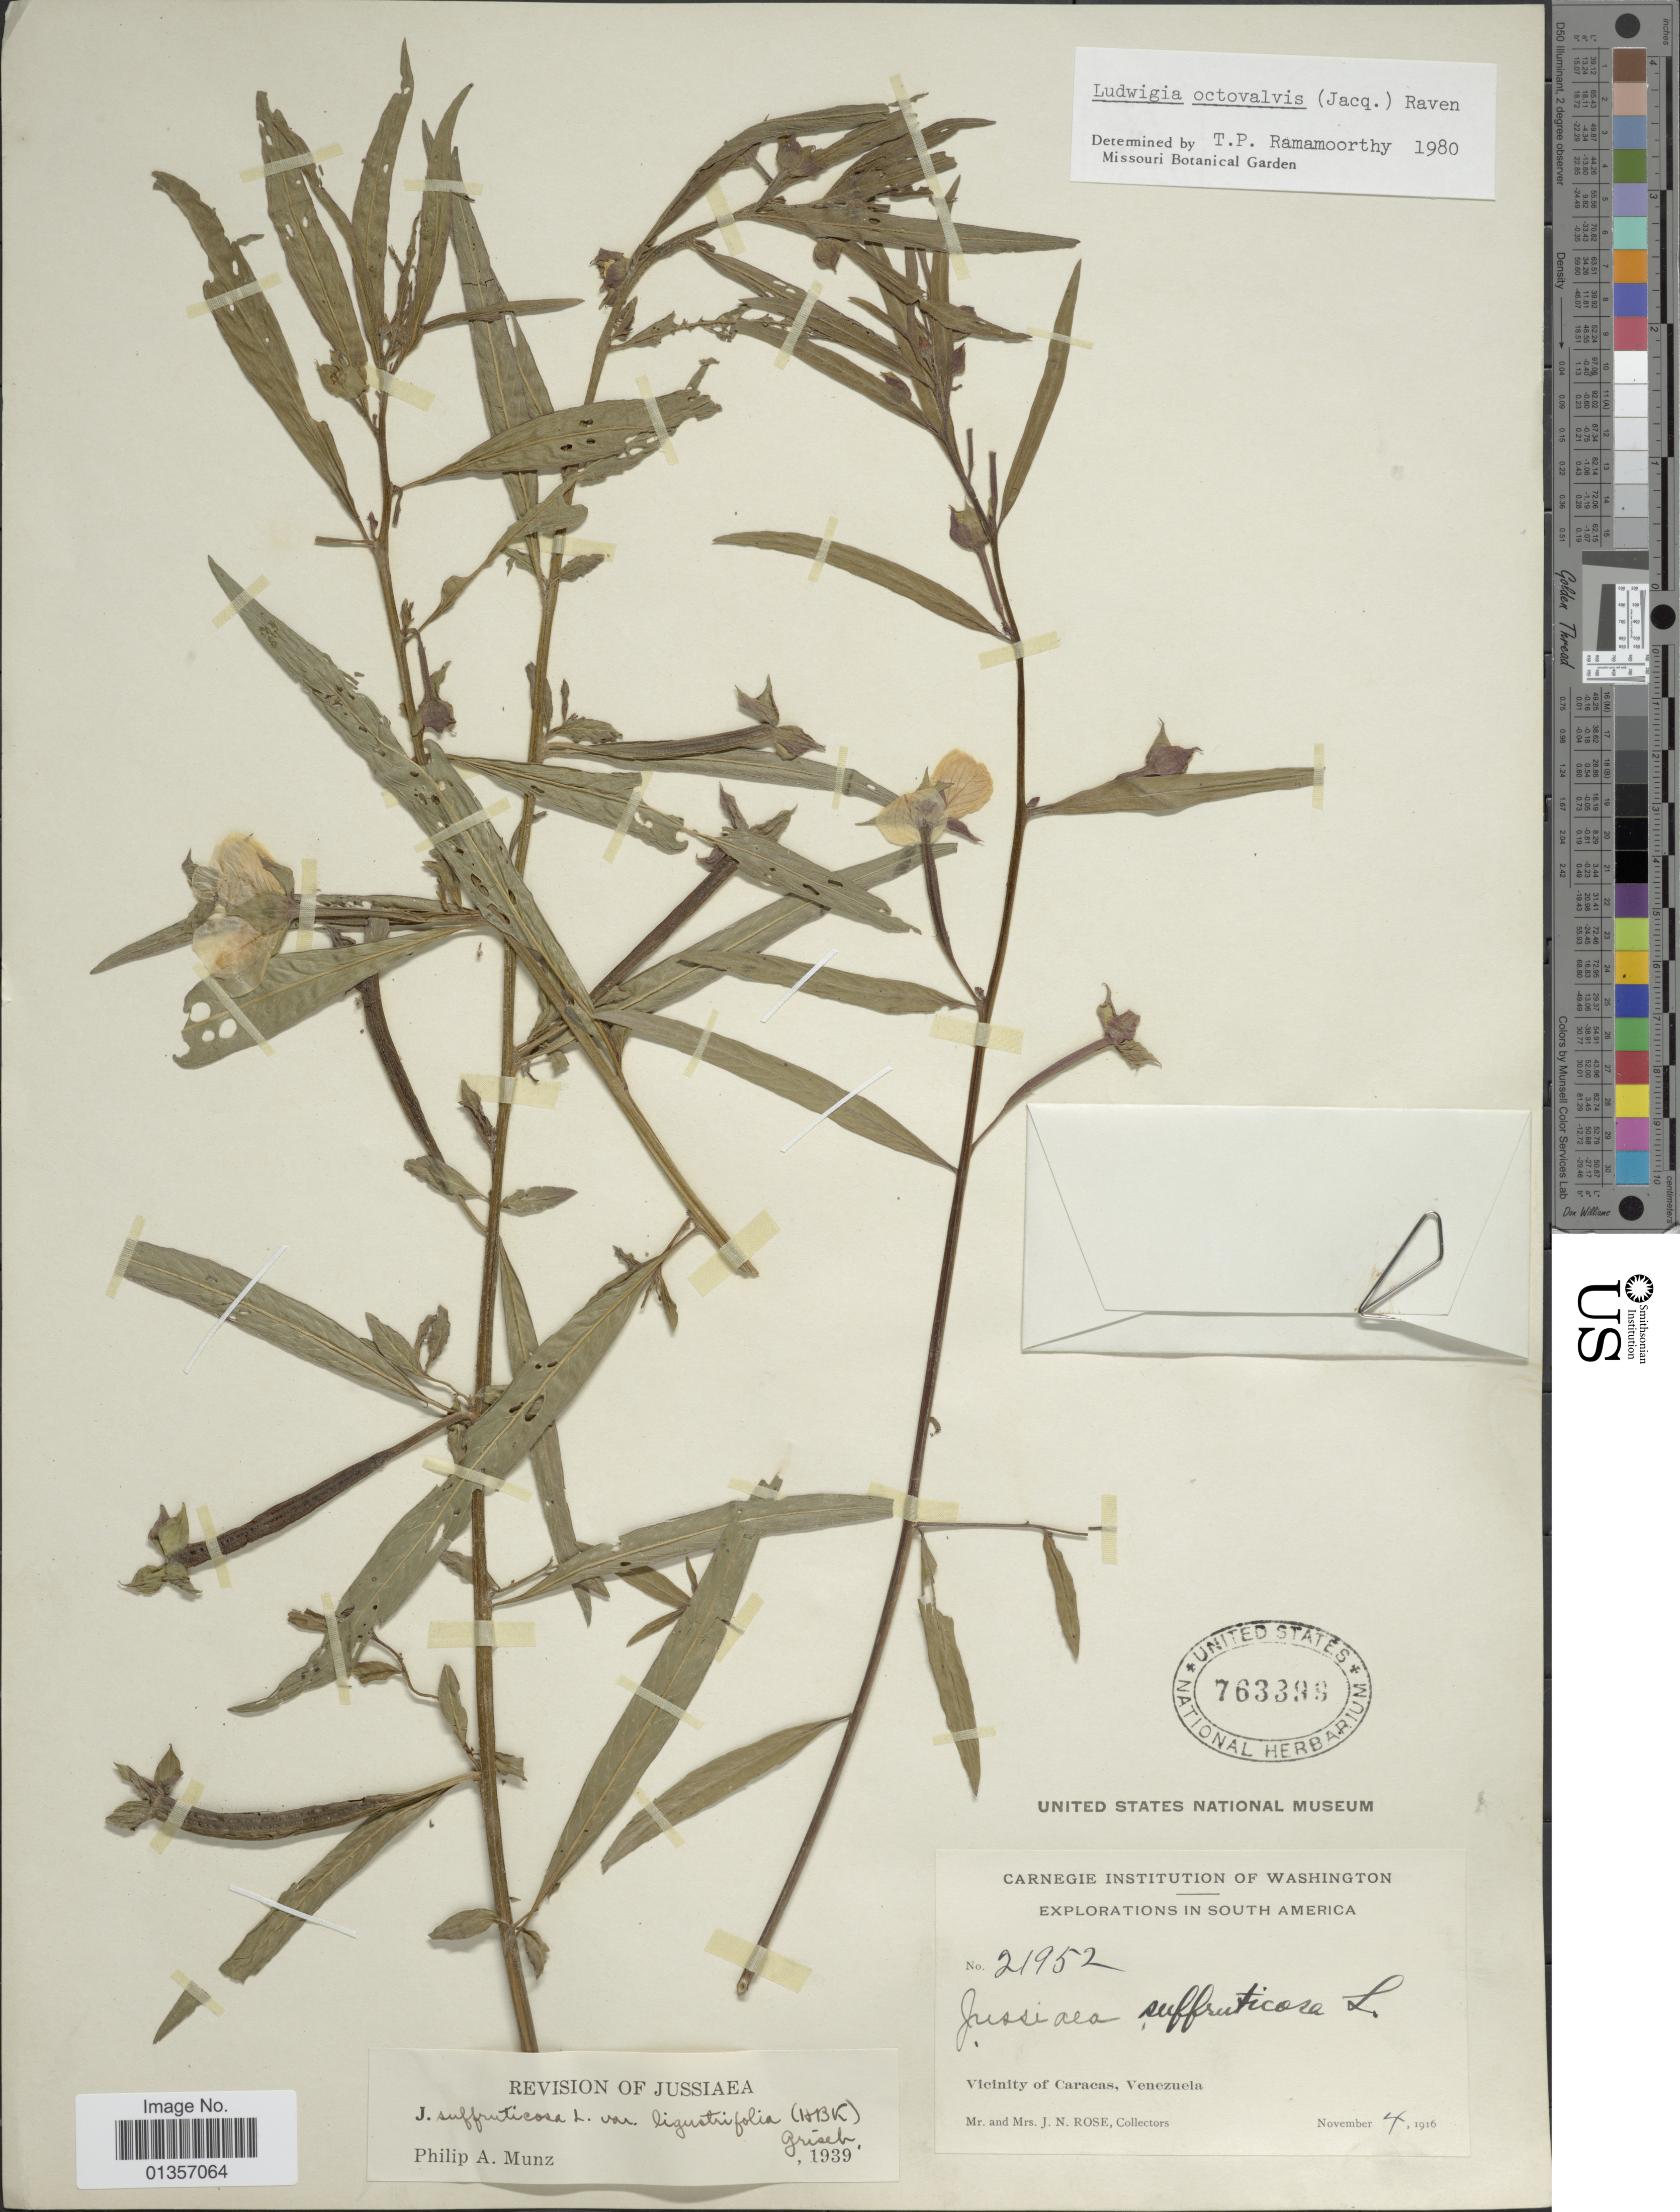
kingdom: Plantae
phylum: Tracheophyta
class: Magnoliopsida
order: Myrtales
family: Onagraceae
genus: Ludwigia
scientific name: Ludwigia octovalvis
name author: (Jacq.) P.H. Raven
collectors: J. N. Rose & J. N. Rose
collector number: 21952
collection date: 1916-11-04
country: Venezuela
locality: Vicinity of Caracas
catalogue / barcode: US 763398